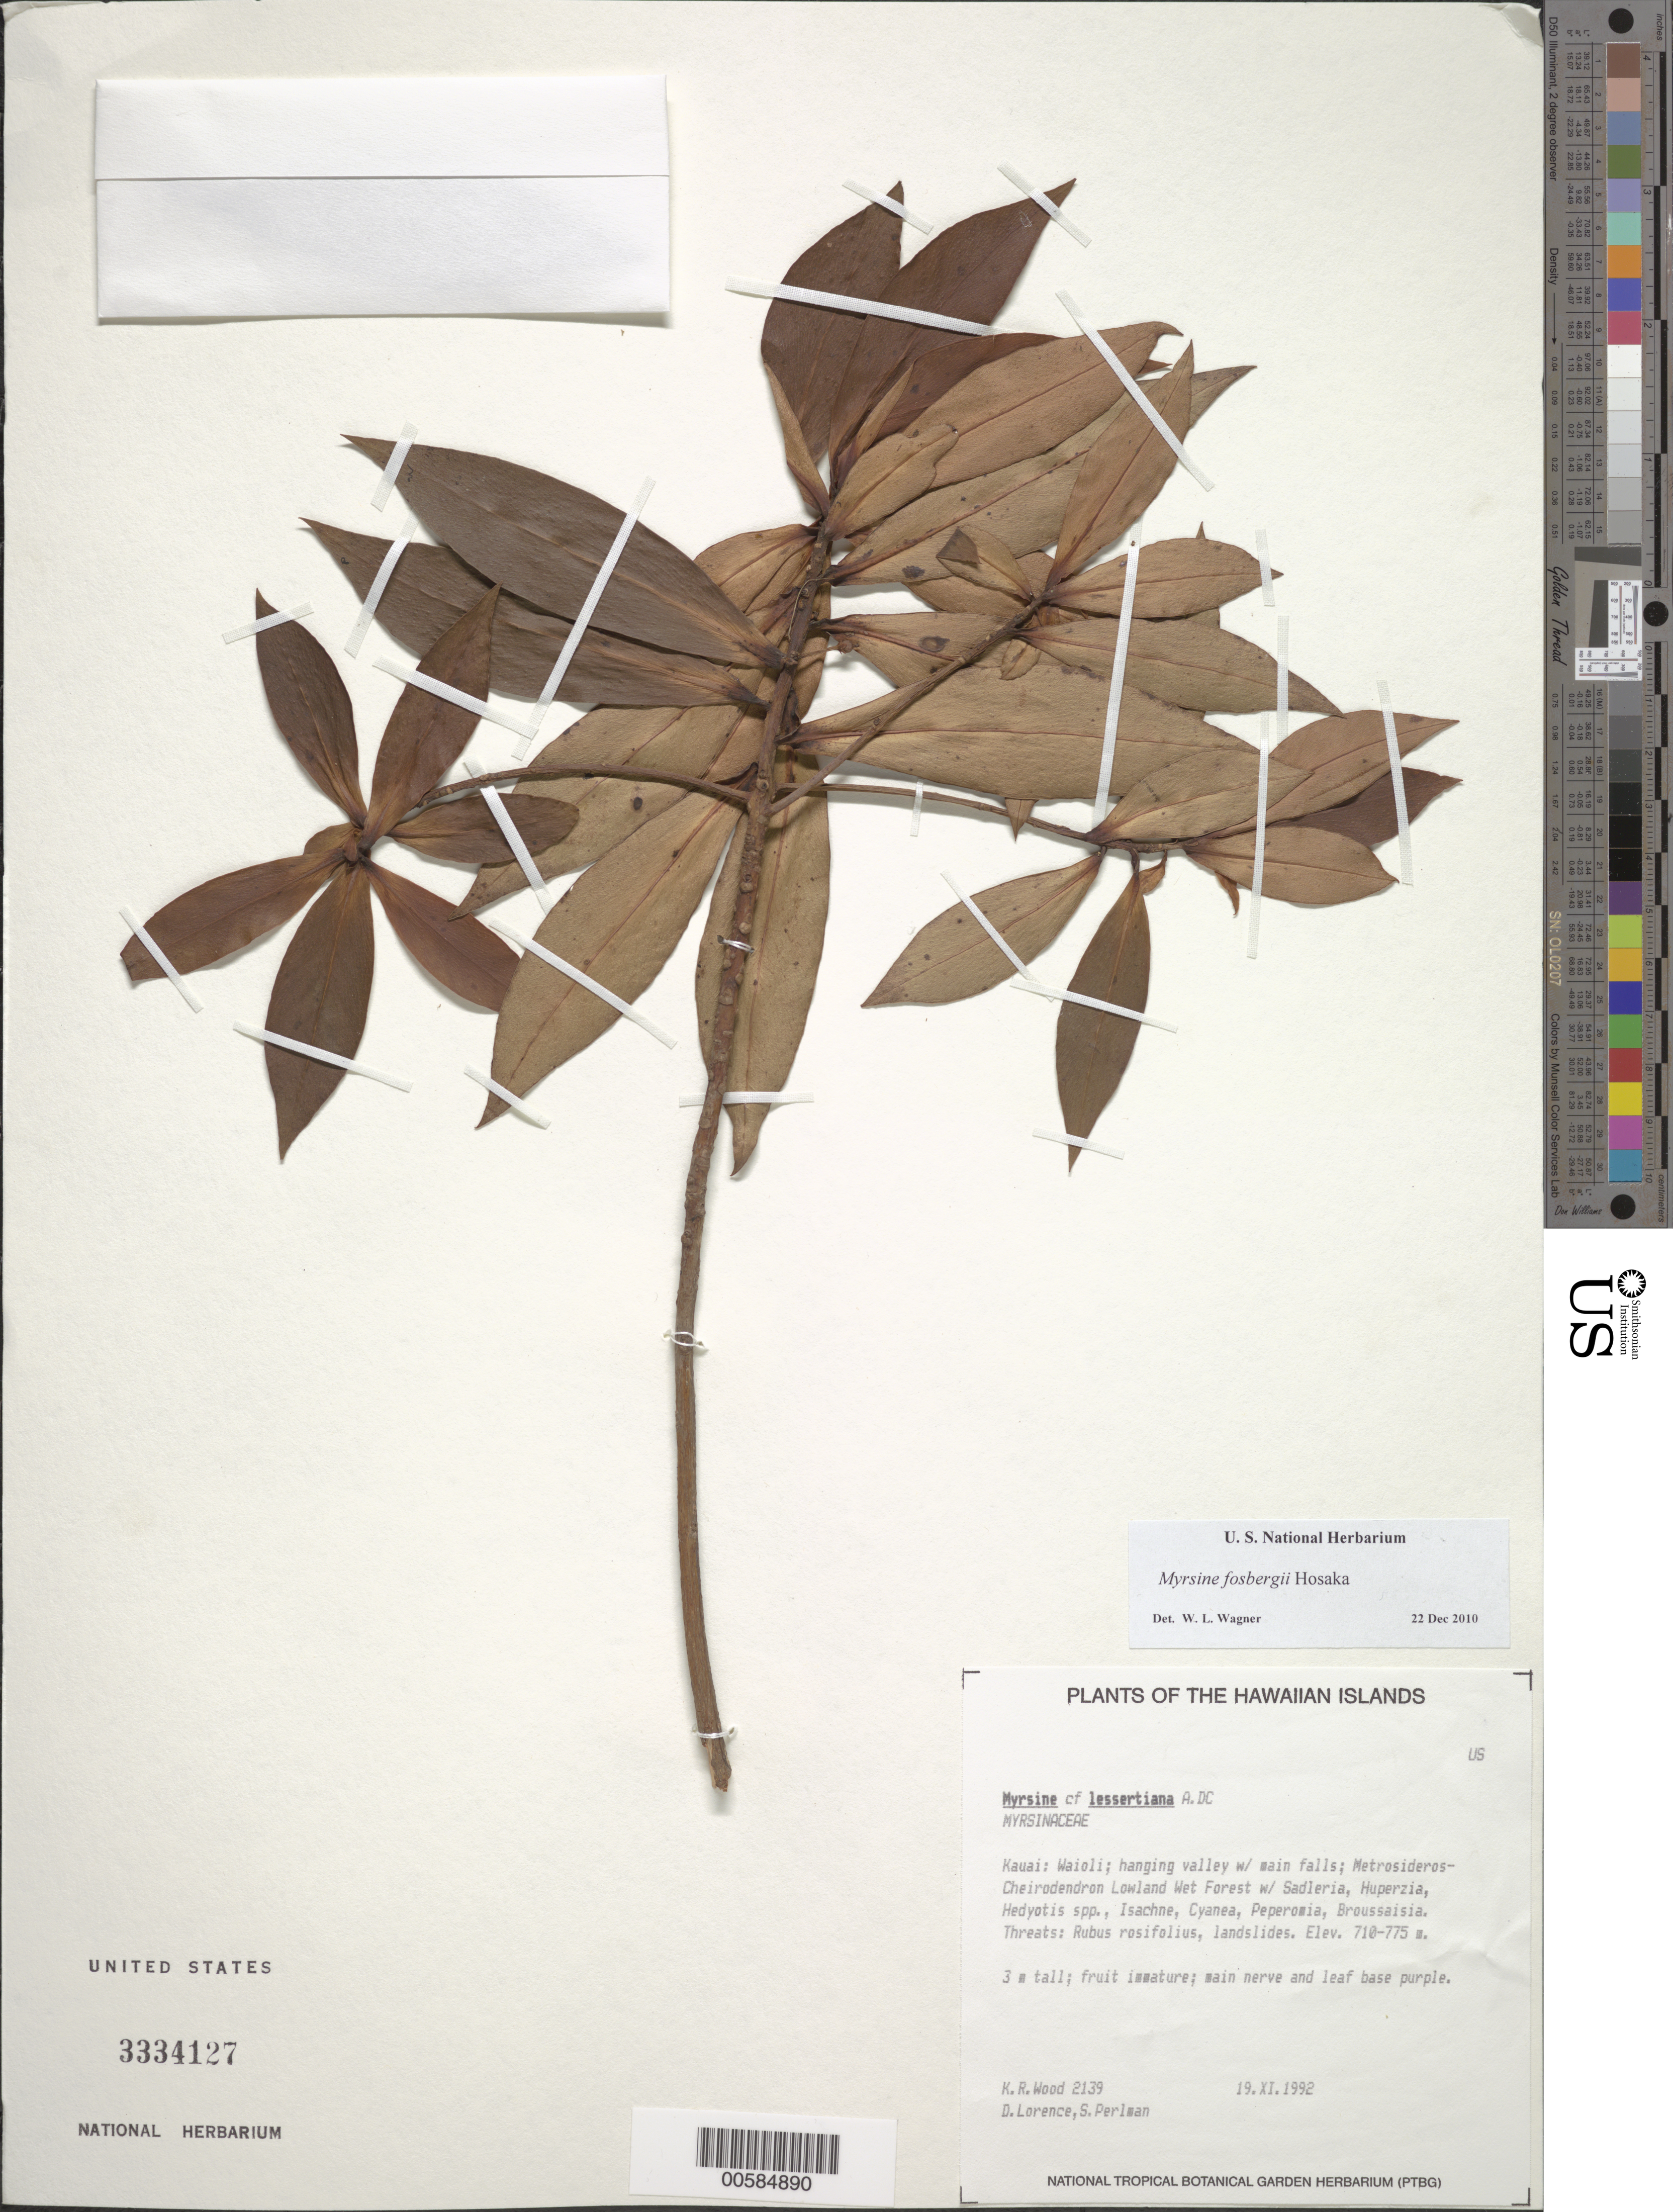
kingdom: Plantae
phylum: Tracheophyta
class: Magnoliopsida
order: Ericales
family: Primulaceae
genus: Myrsine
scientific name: Myrsine fosbergii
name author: Hosaka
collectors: K. R. Wood, D. Lorence & S. P. Perlman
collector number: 2139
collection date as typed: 19 Nov 1992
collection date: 1992-11-19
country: United States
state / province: Hawaii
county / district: Kauai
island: Kaua'i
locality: Waioli; hanging valley w/ main falls.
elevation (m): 710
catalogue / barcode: US 3334127